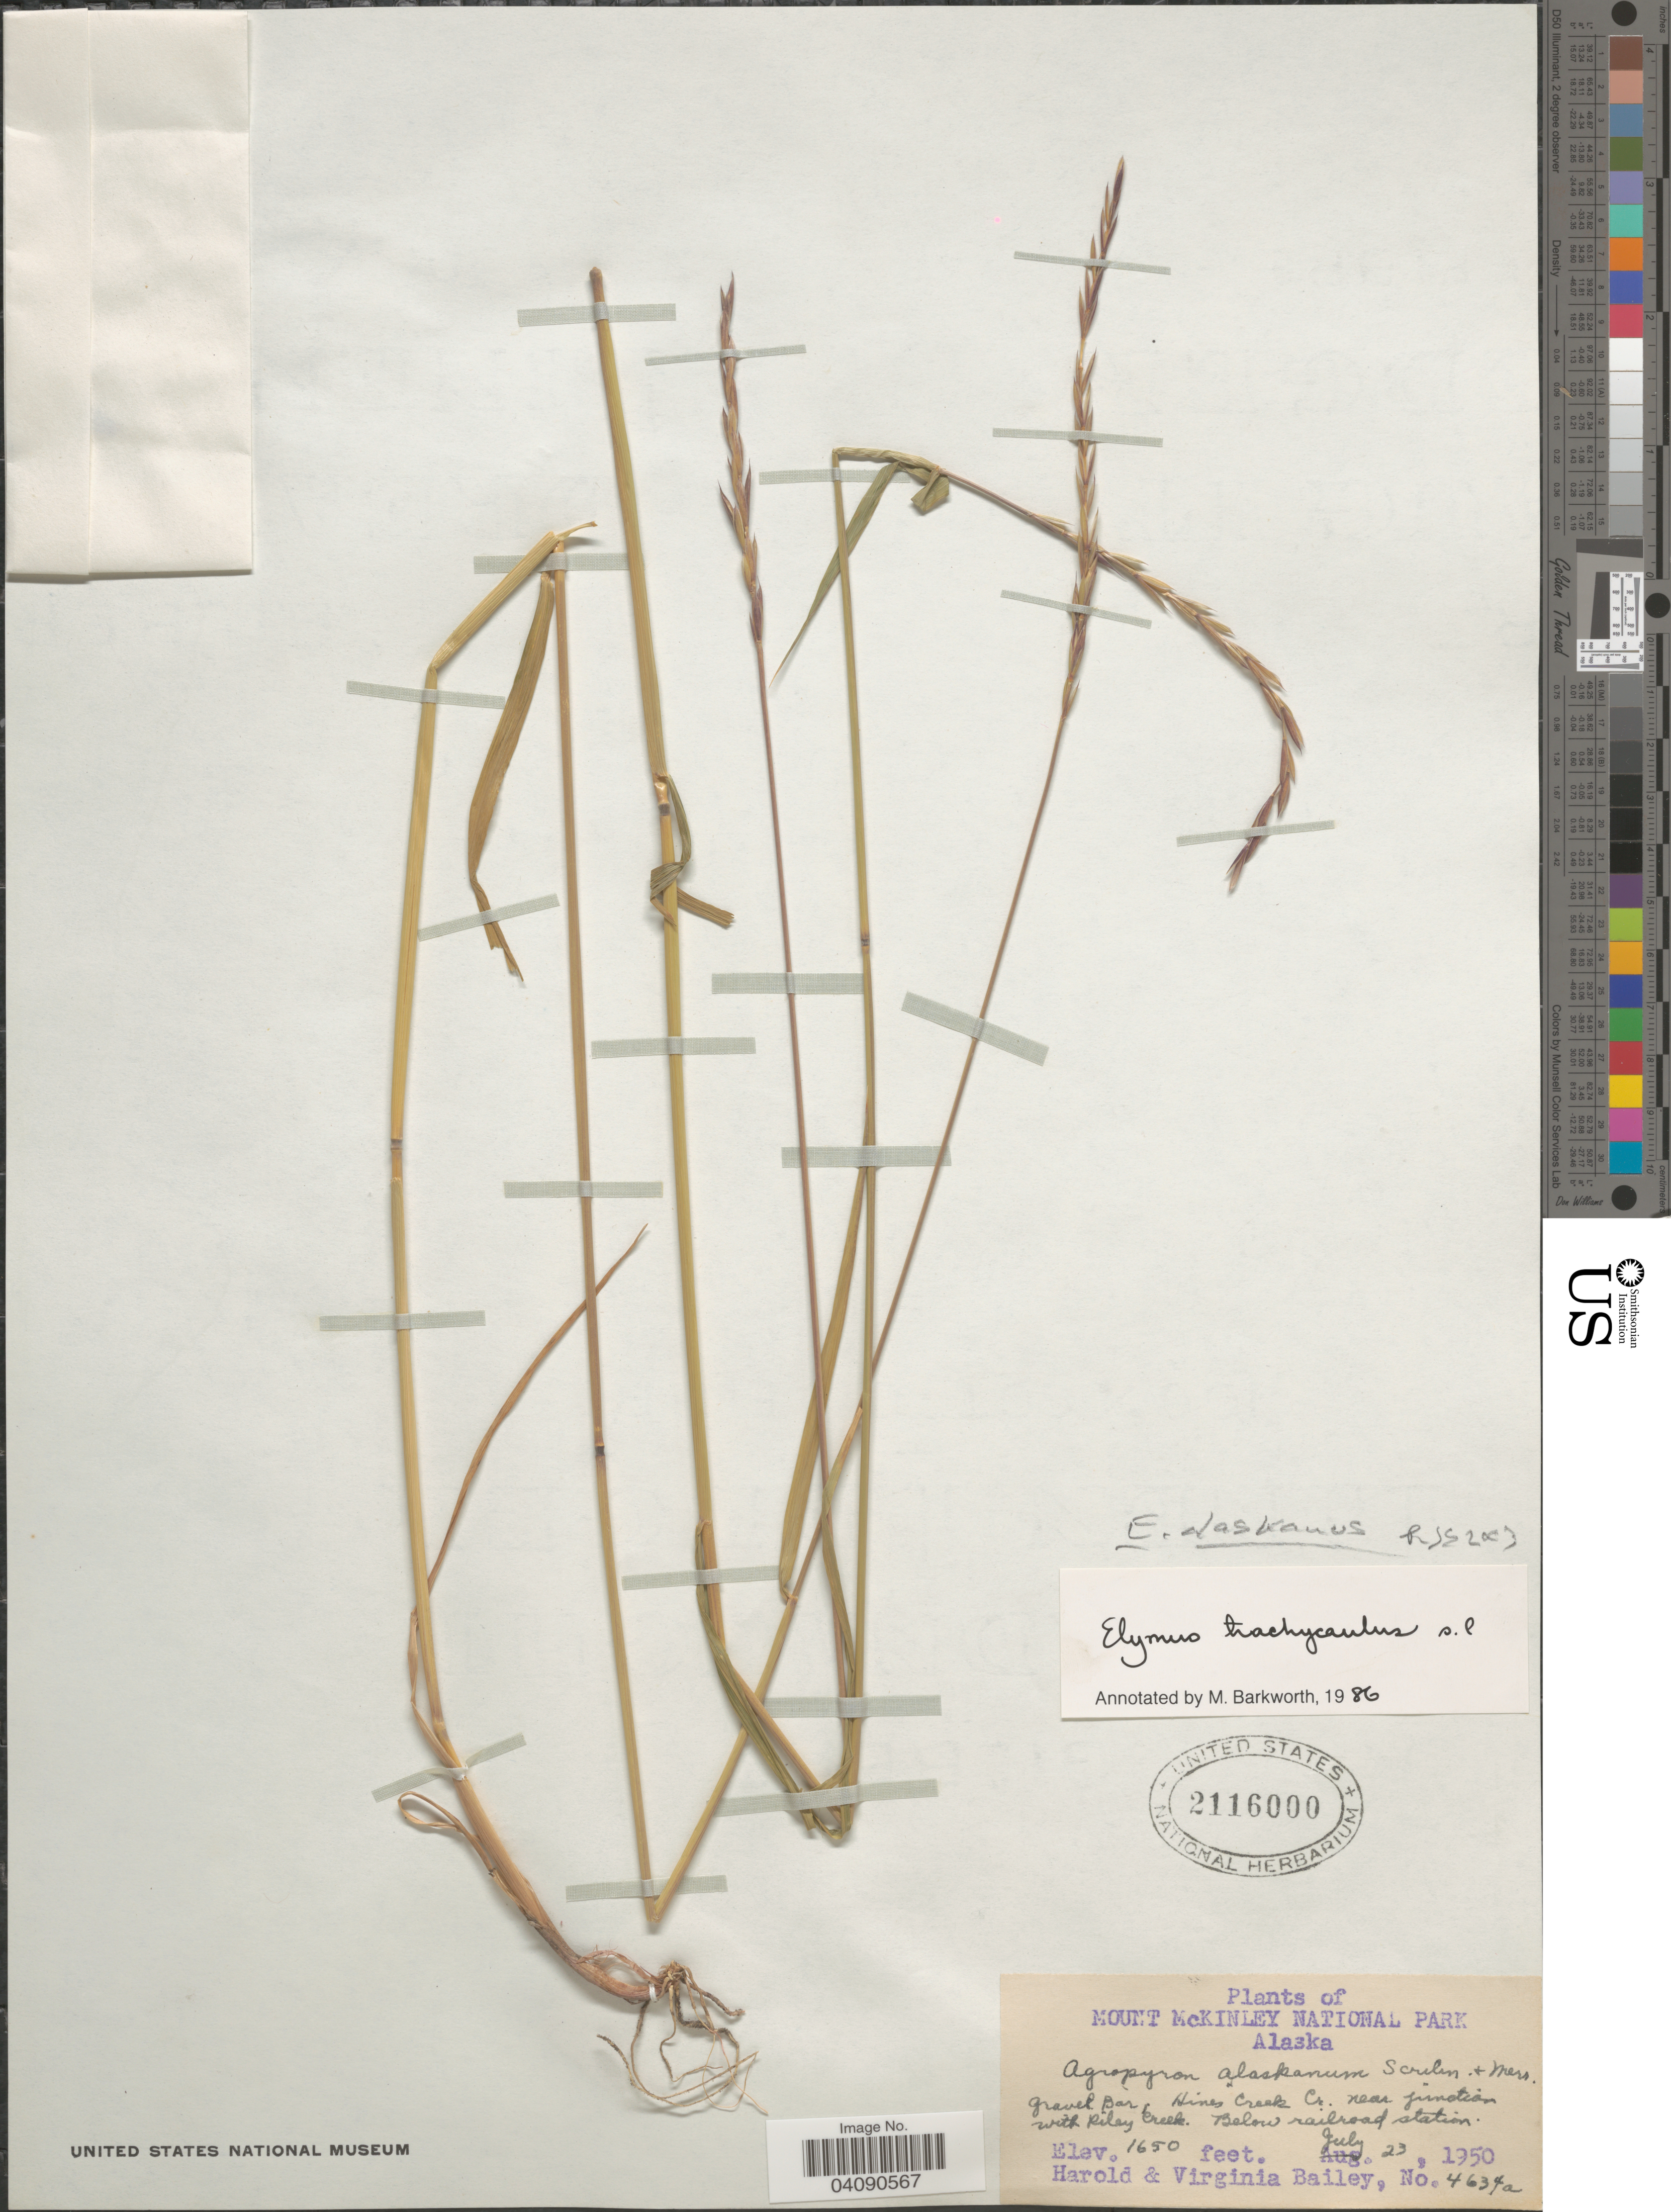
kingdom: Plantae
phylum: Tracheophyta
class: Liliopsida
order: Poales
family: Poaceae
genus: Elymus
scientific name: Elymus alaskanus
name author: (Scribn. & Merr.) Á. Löve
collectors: H. Bailey & V. L. Bailey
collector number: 4634a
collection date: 1950-07-23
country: United States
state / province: Alaska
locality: Mount McKinley National Park. Gravel Bar, Hines Creek Cr. near junction with Riley Creek. Below railroad station.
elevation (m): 503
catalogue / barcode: US 2116000